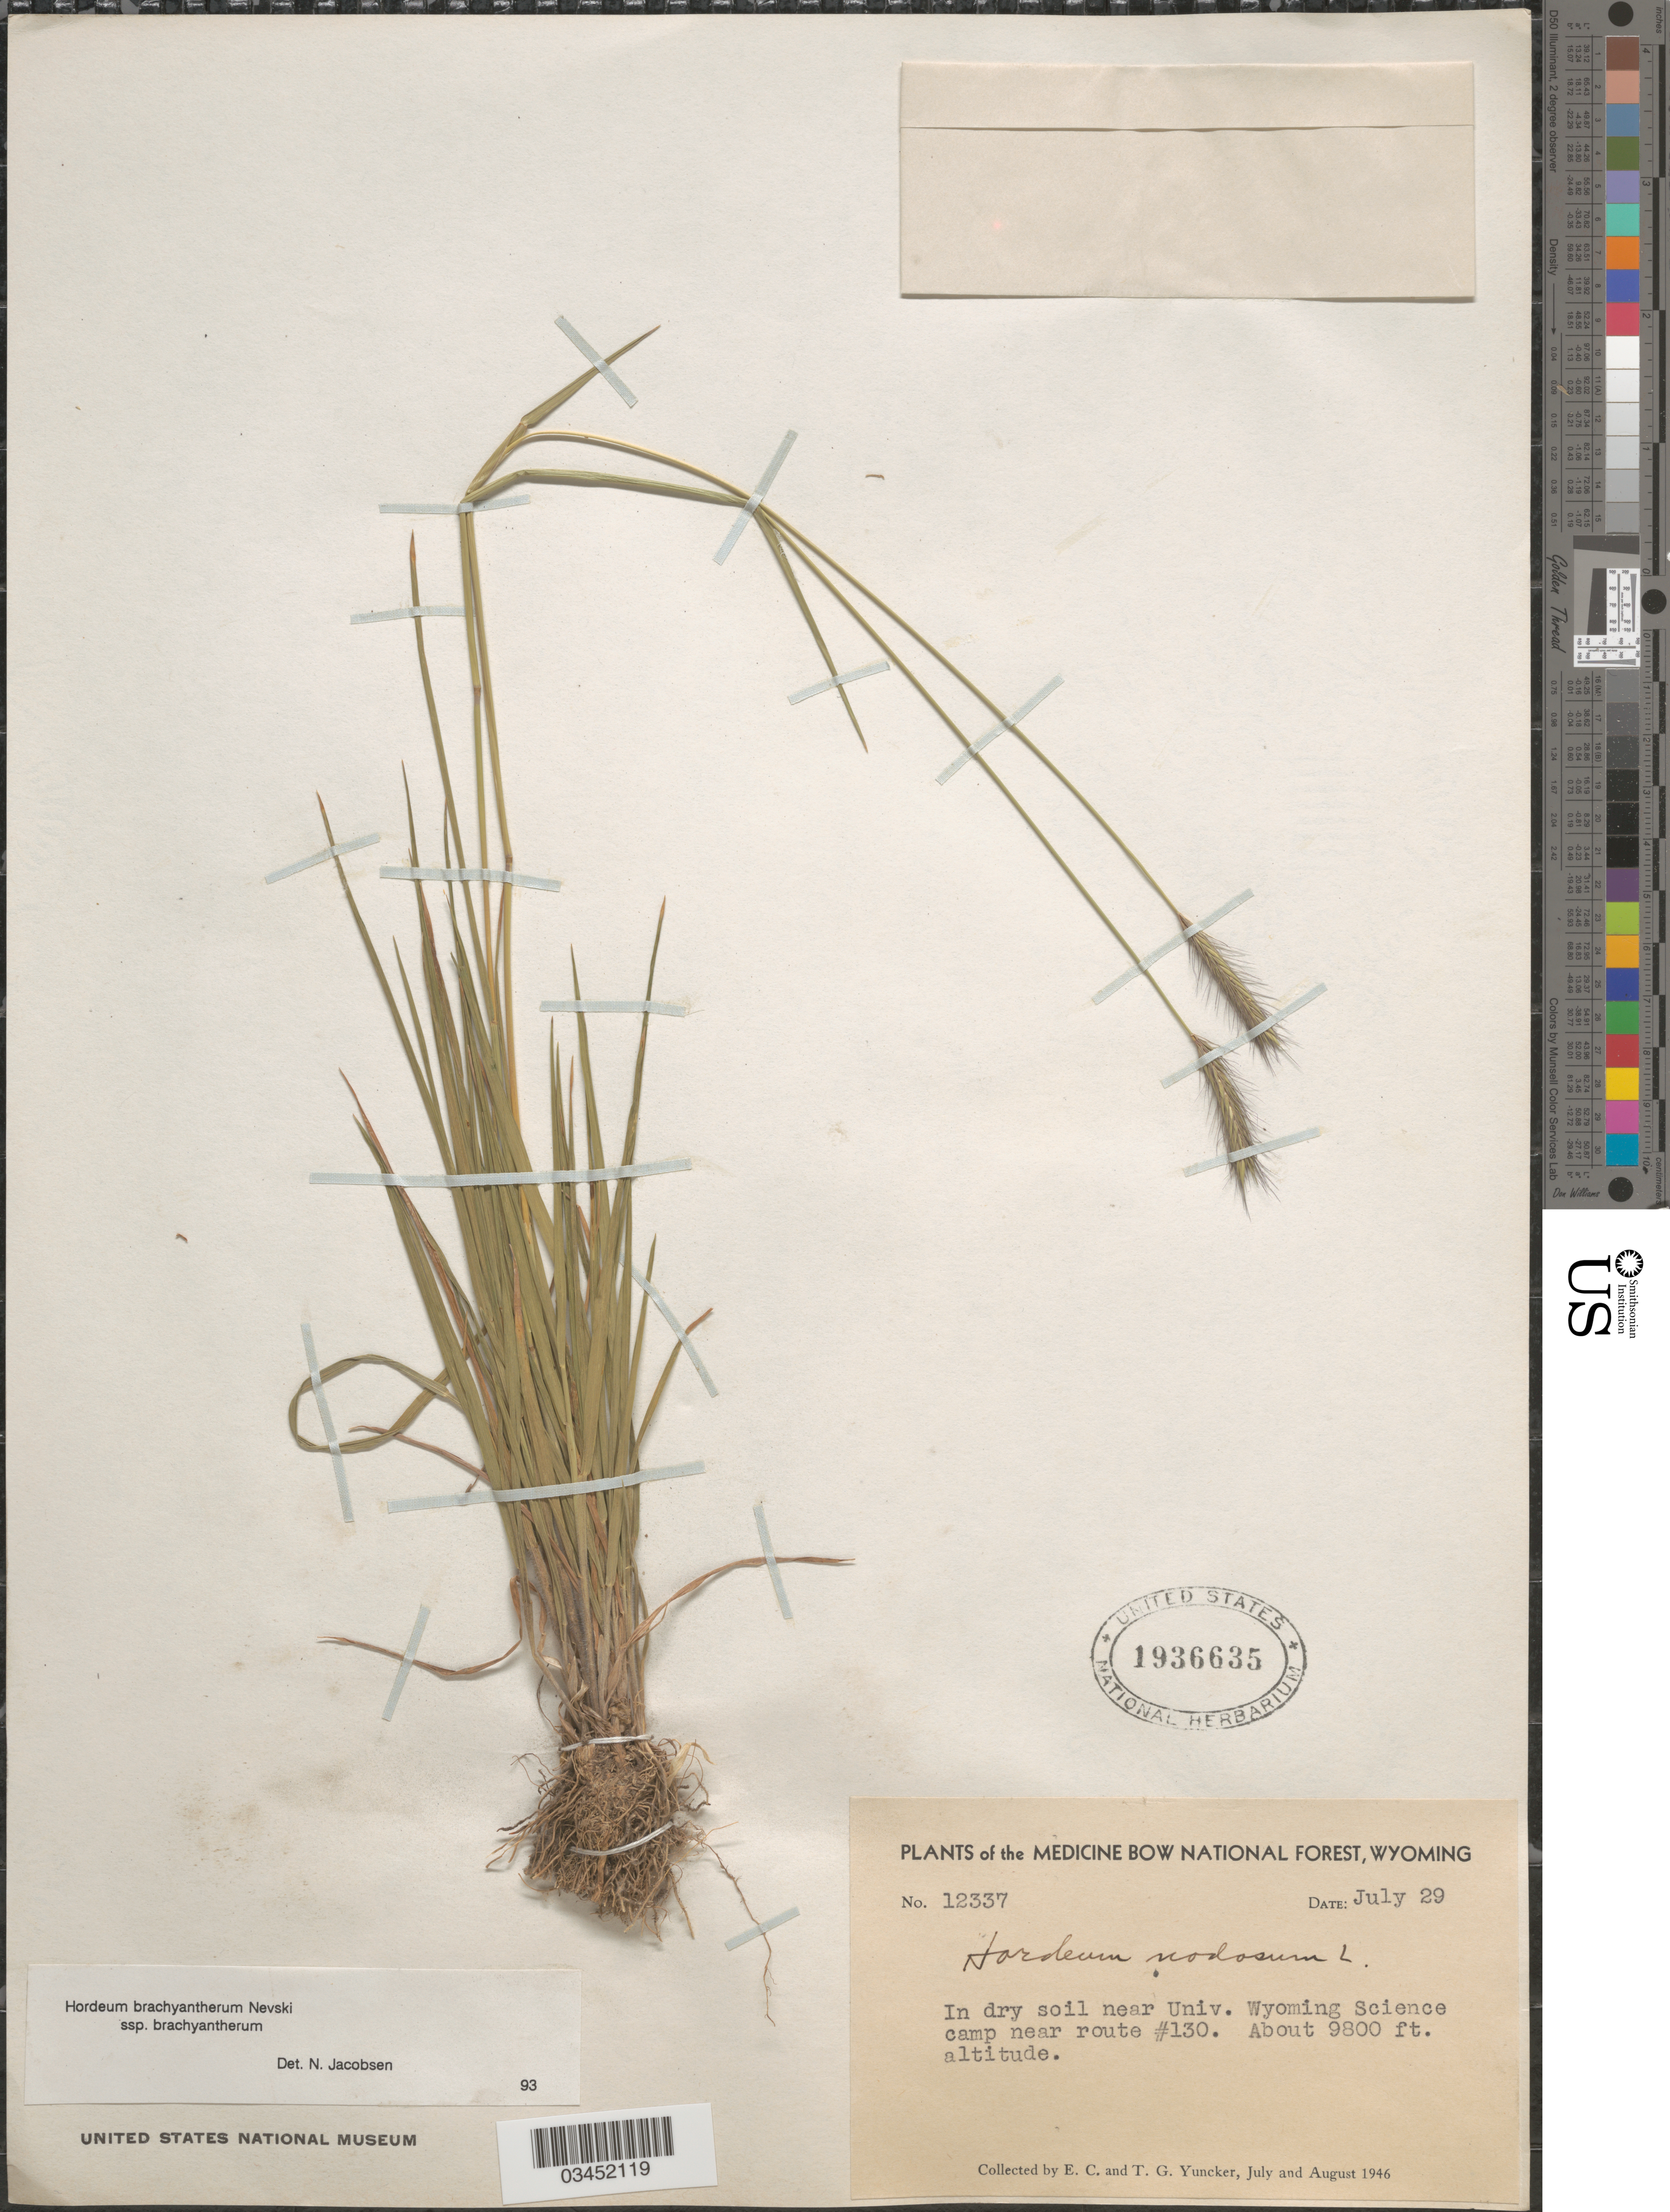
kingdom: Plantae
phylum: Tracheophyta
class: Liliopsida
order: Poales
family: Poaceae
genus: Hordeum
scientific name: Hordeum brachyantherum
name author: Nevski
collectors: E. C. Yuncker & T. G. Yuncker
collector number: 12337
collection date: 1946-07-29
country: United States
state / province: Wyoming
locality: Medicine Bow National Forest. In dry soil near Univ. Wyoming Science camp near route #130.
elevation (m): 2987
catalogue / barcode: US 1936635